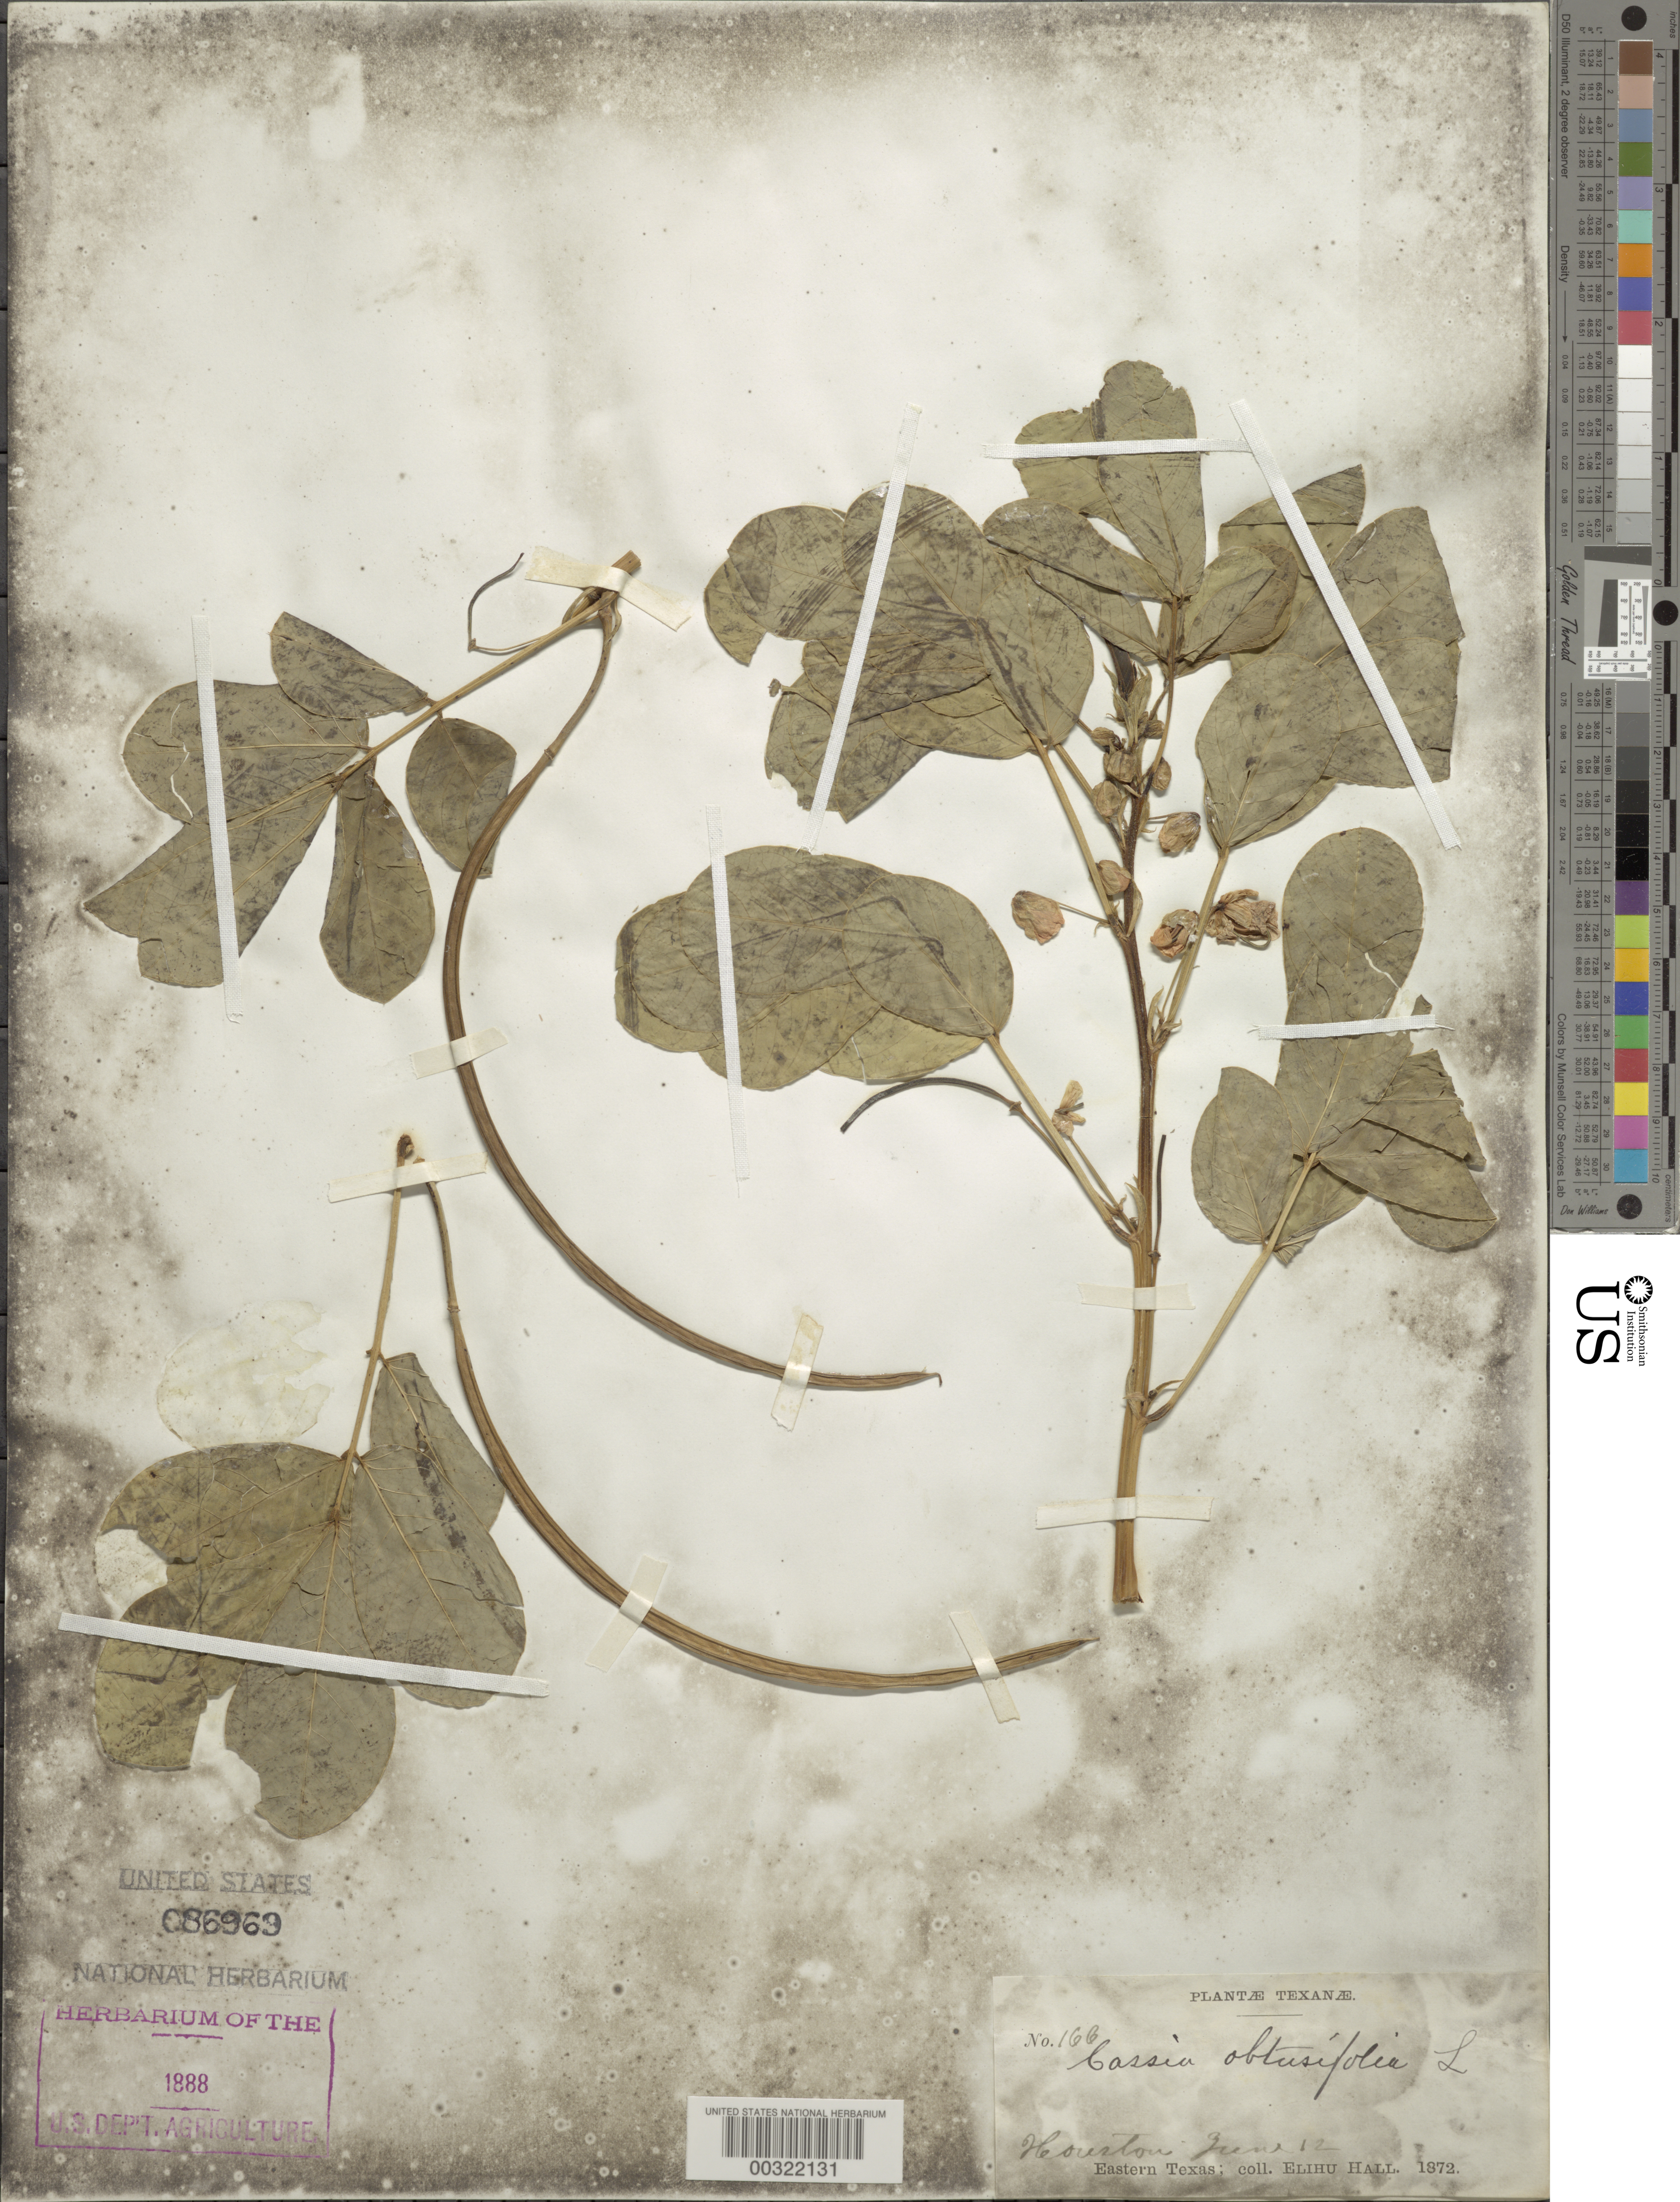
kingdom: Plantae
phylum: Tracheophyta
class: Magnoliopsida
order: Fabales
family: Fabaceae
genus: Senna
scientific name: Senna obtusifolia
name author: (L.) H.S. Irwin & Barneby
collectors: E. Hall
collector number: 166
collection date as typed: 12 Jun 1872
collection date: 1872-06-12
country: United States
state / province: Texas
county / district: Harris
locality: Houston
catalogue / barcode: US 86969